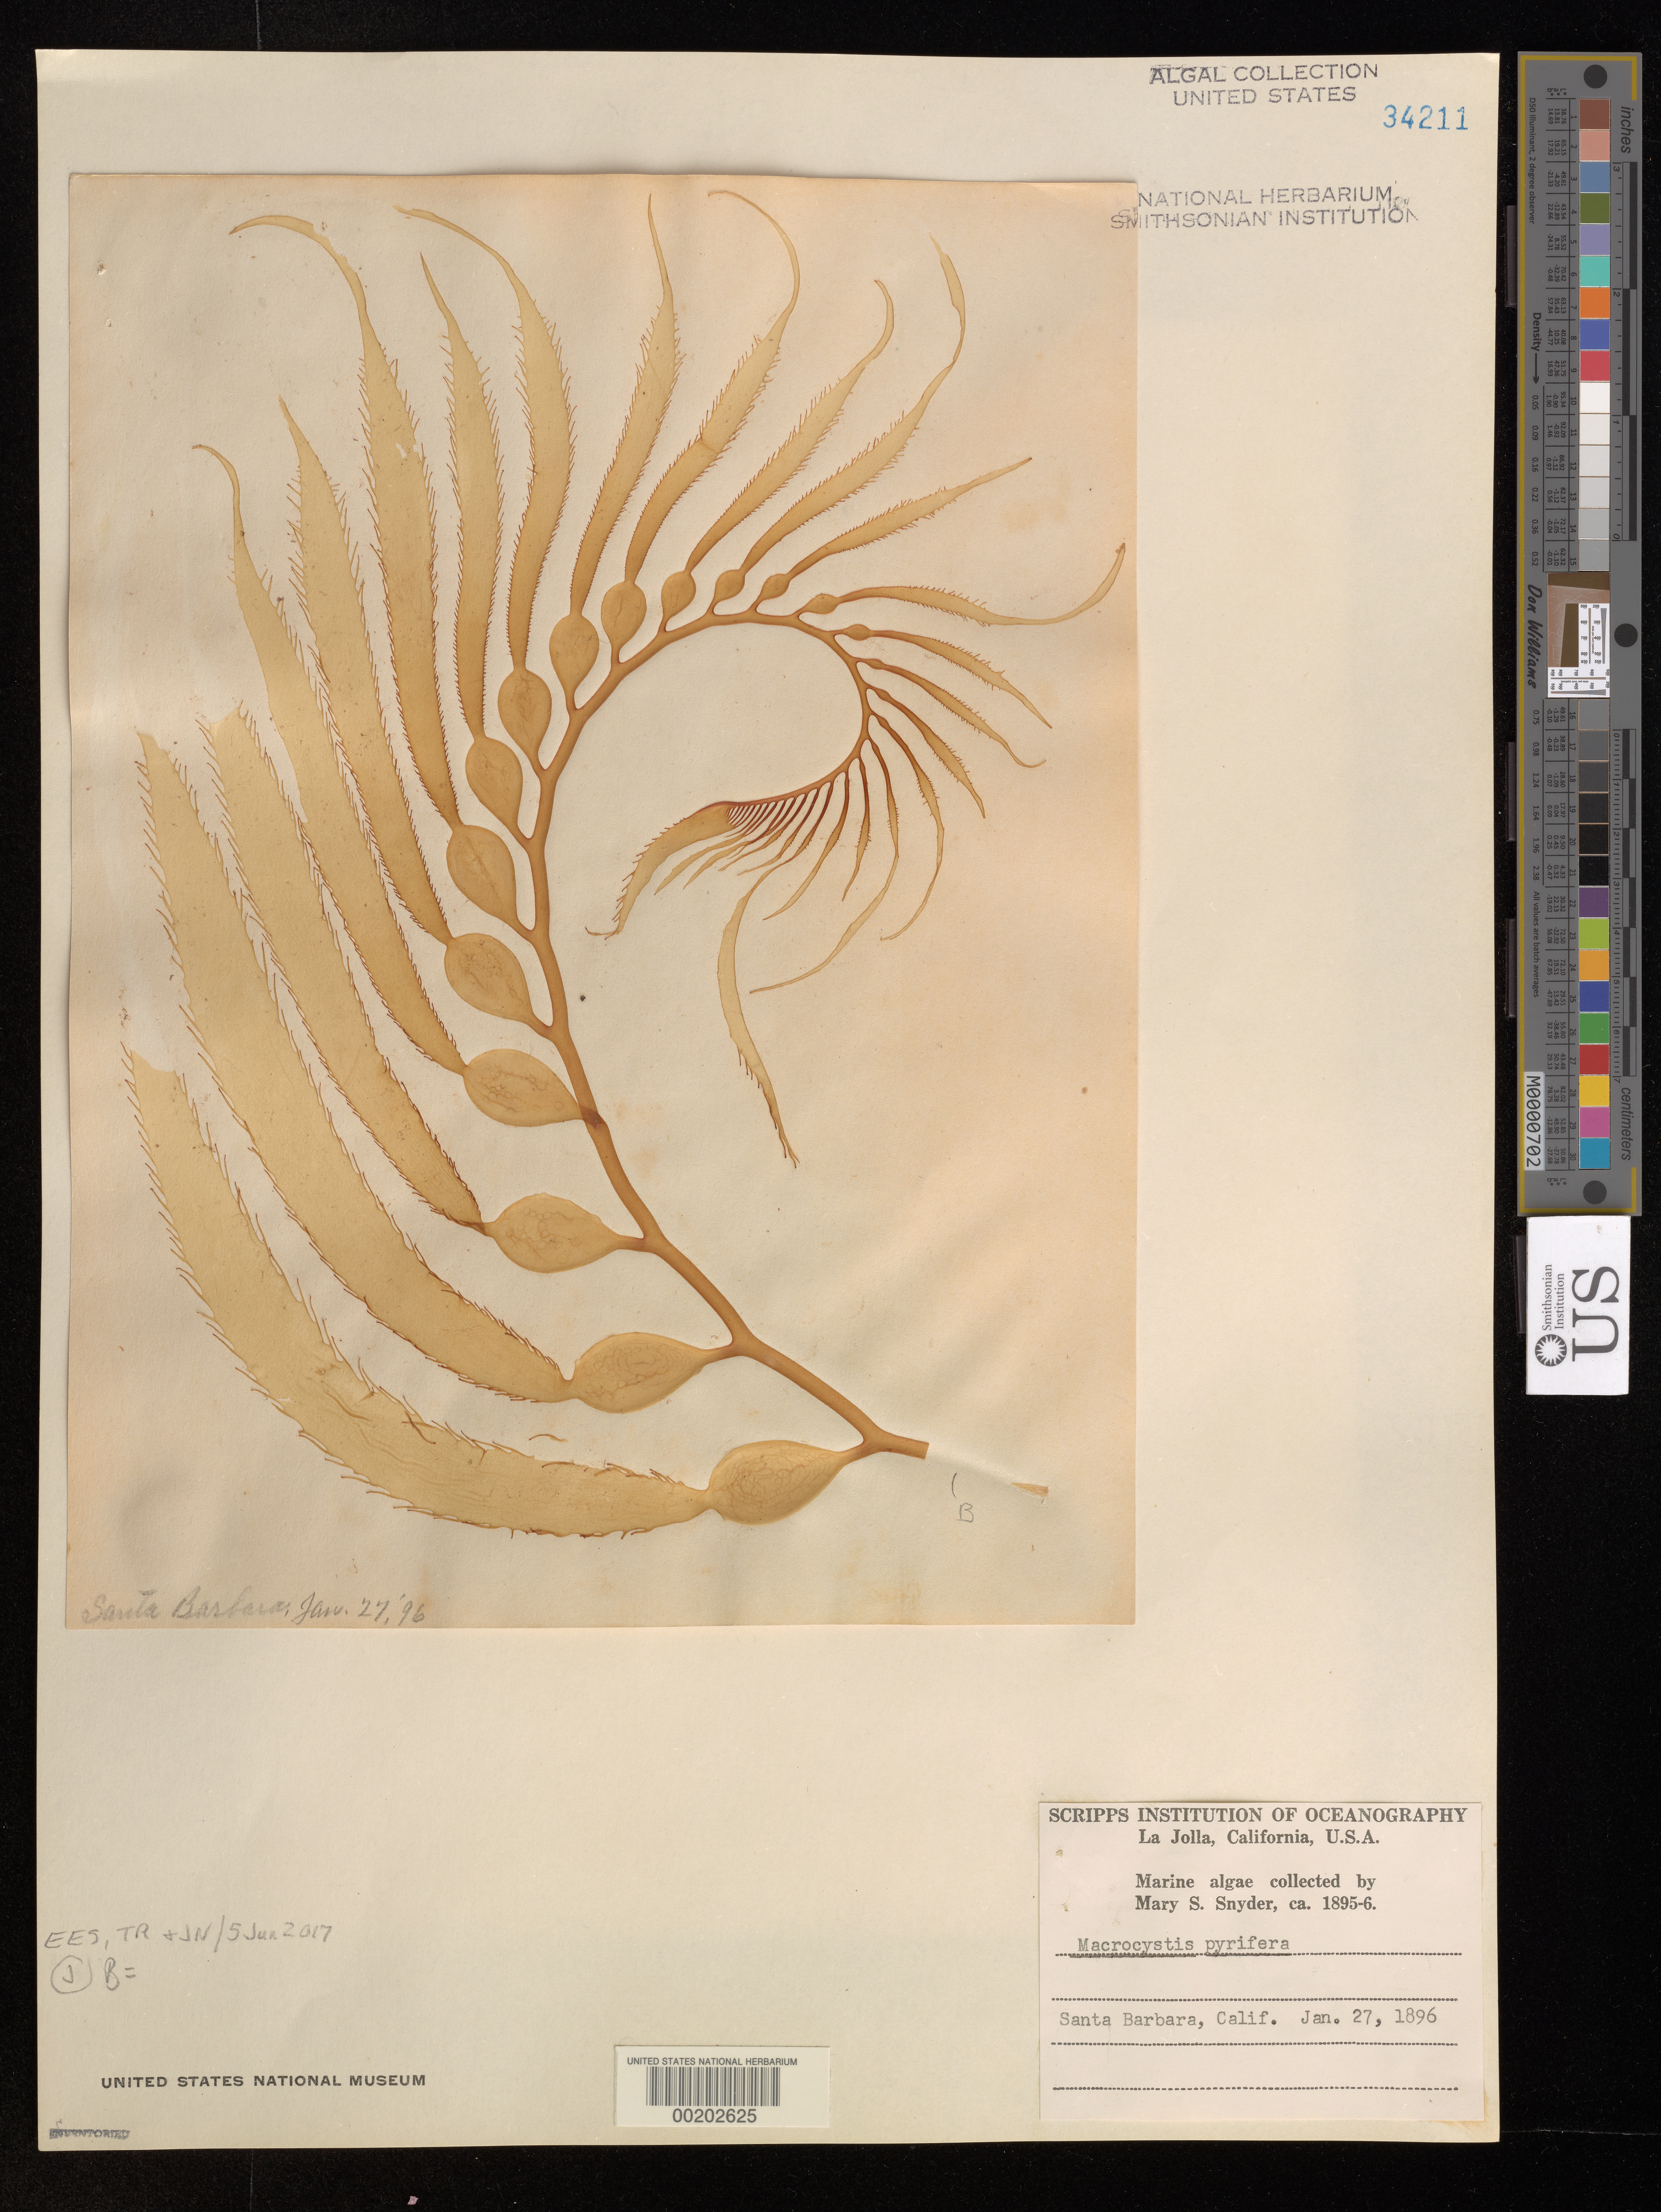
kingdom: Chromista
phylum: Ochrophyta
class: Phaeophyceae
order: Laminariales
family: Laminariaceae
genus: Macrocystis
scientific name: Macrocystis pyrifera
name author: (L.) C. Agardh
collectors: M. Snyder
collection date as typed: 27 Jan 1896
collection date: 1896-01-27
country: United States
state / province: California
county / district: Santa Barbara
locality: Santa Barbara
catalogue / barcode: US 34211